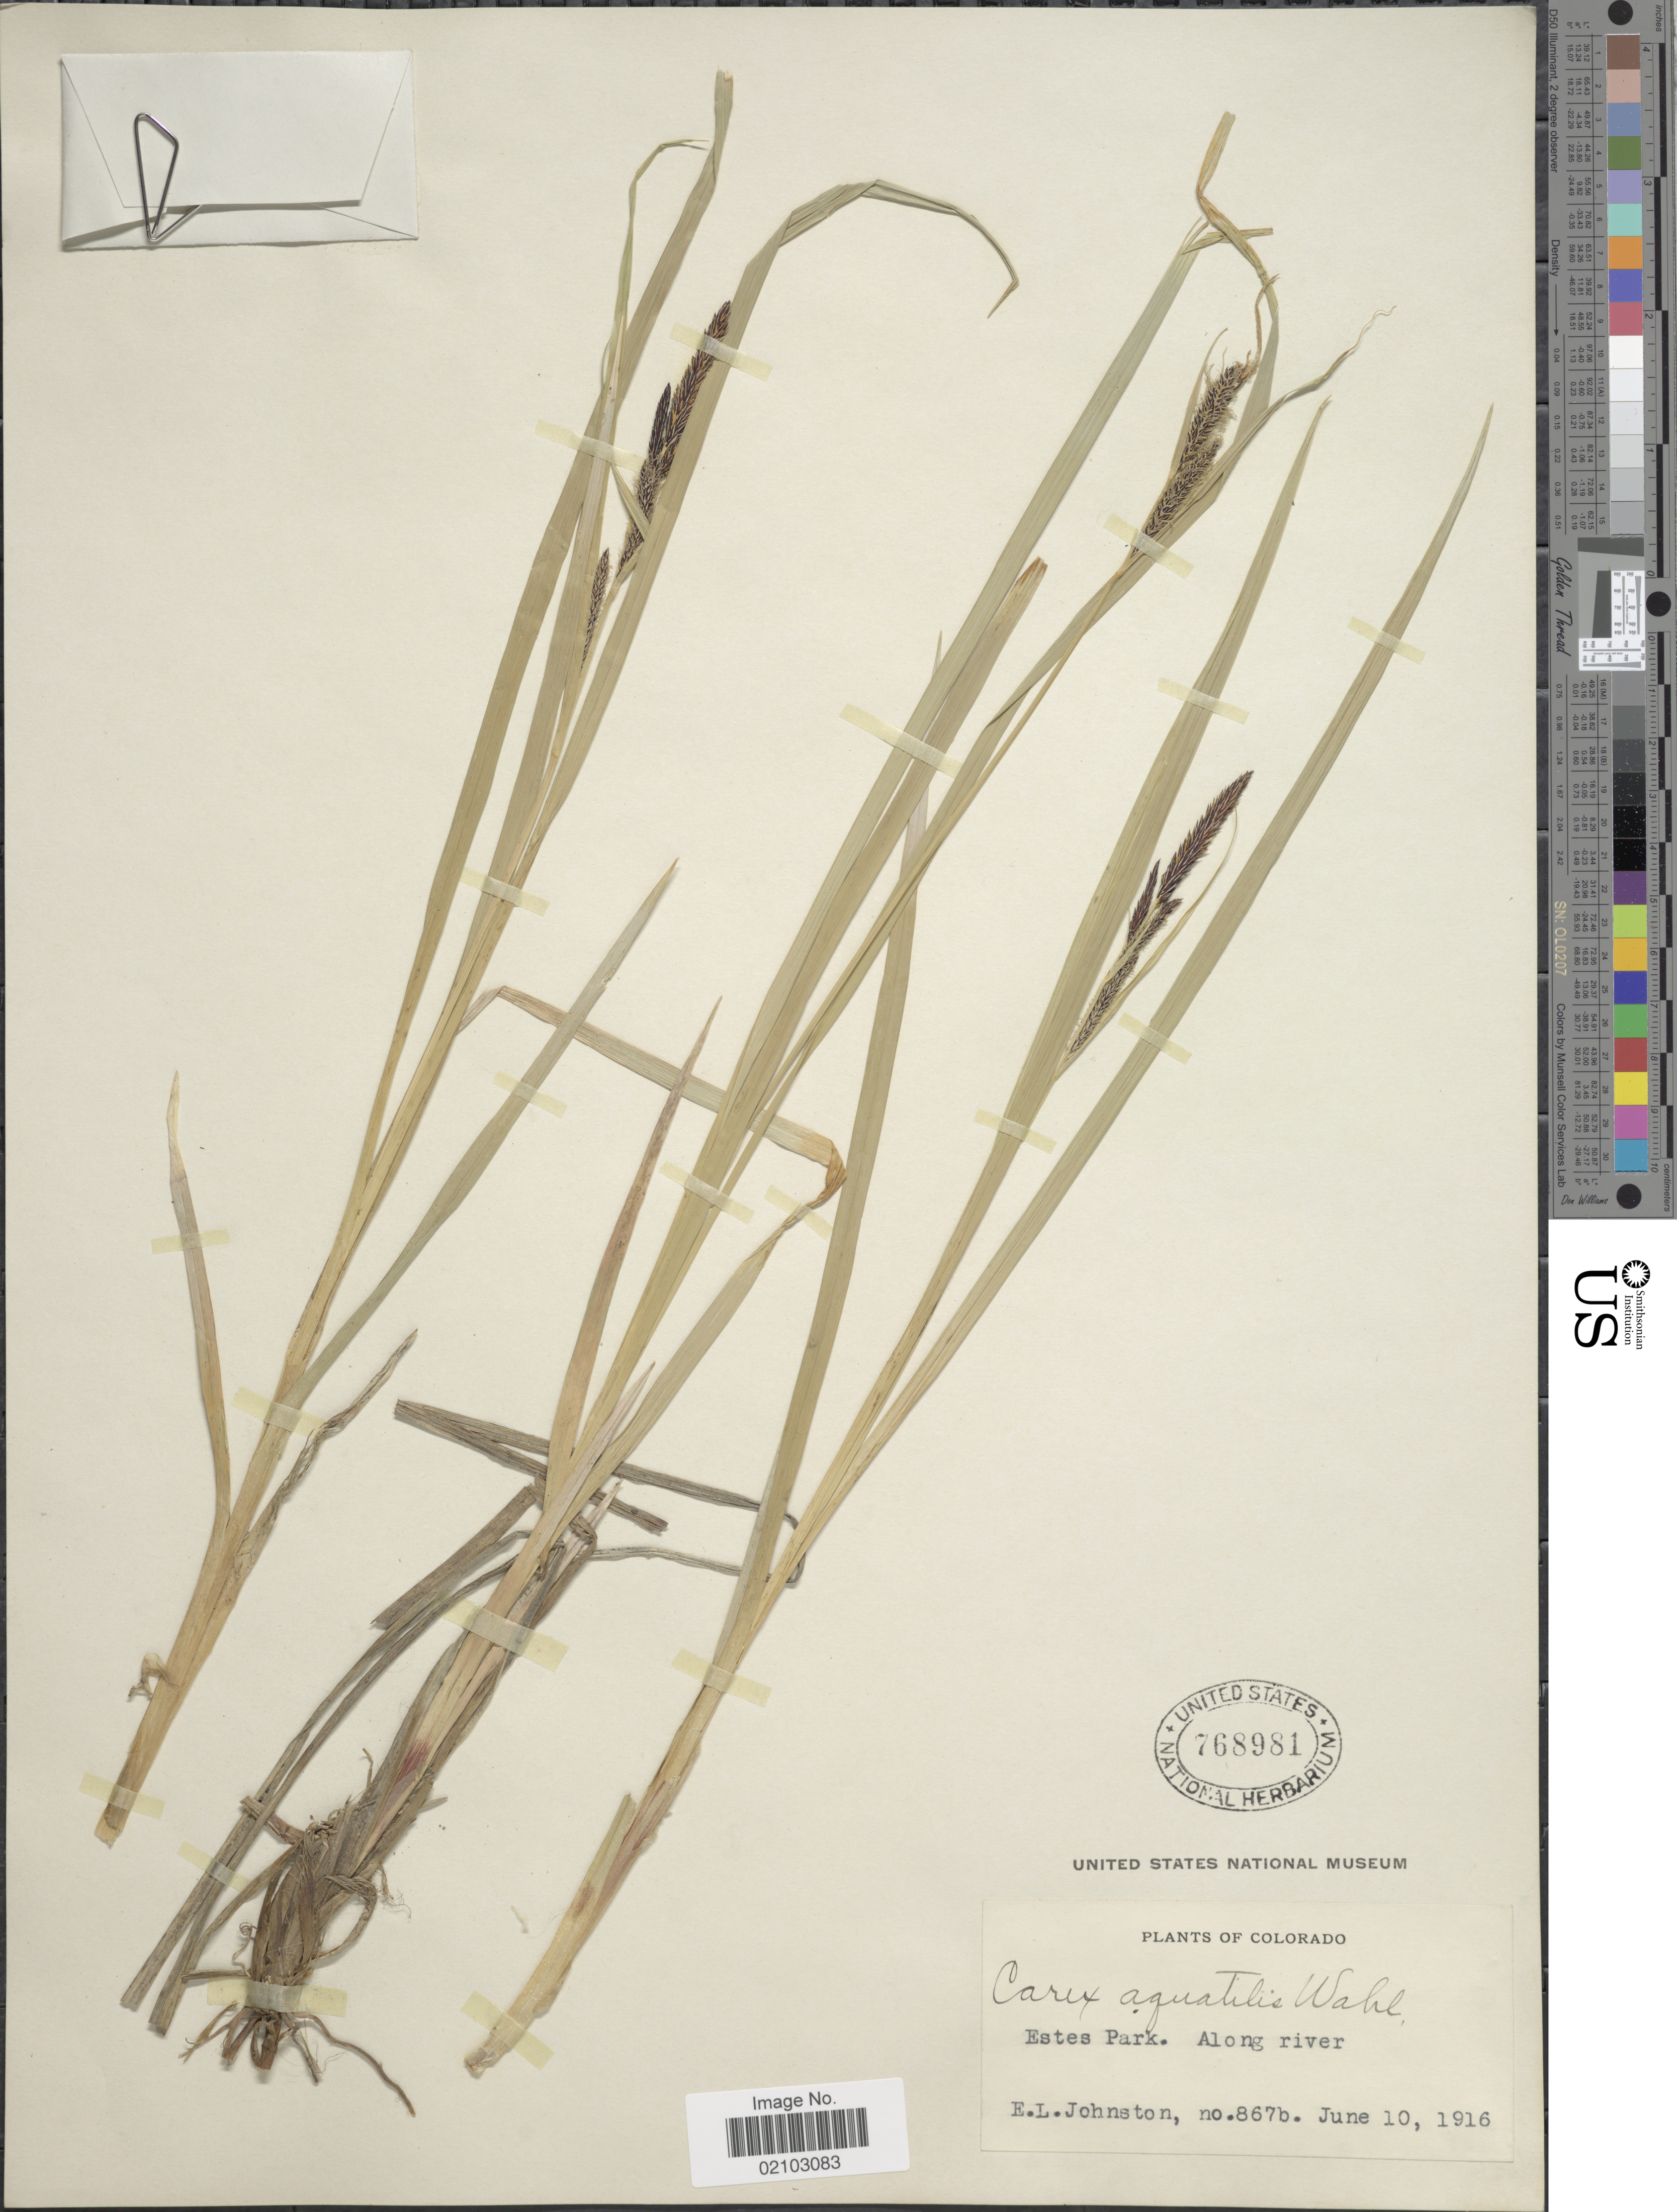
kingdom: Plantae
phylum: Tracheophyta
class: Liliopsida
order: Poales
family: Cyperaceae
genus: Carex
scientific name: Carex aquatilis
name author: Wahlenb.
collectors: E. L. Johnston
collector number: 867b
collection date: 1916-06-10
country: United States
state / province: Colorado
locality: Estes Park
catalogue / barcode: US 768981